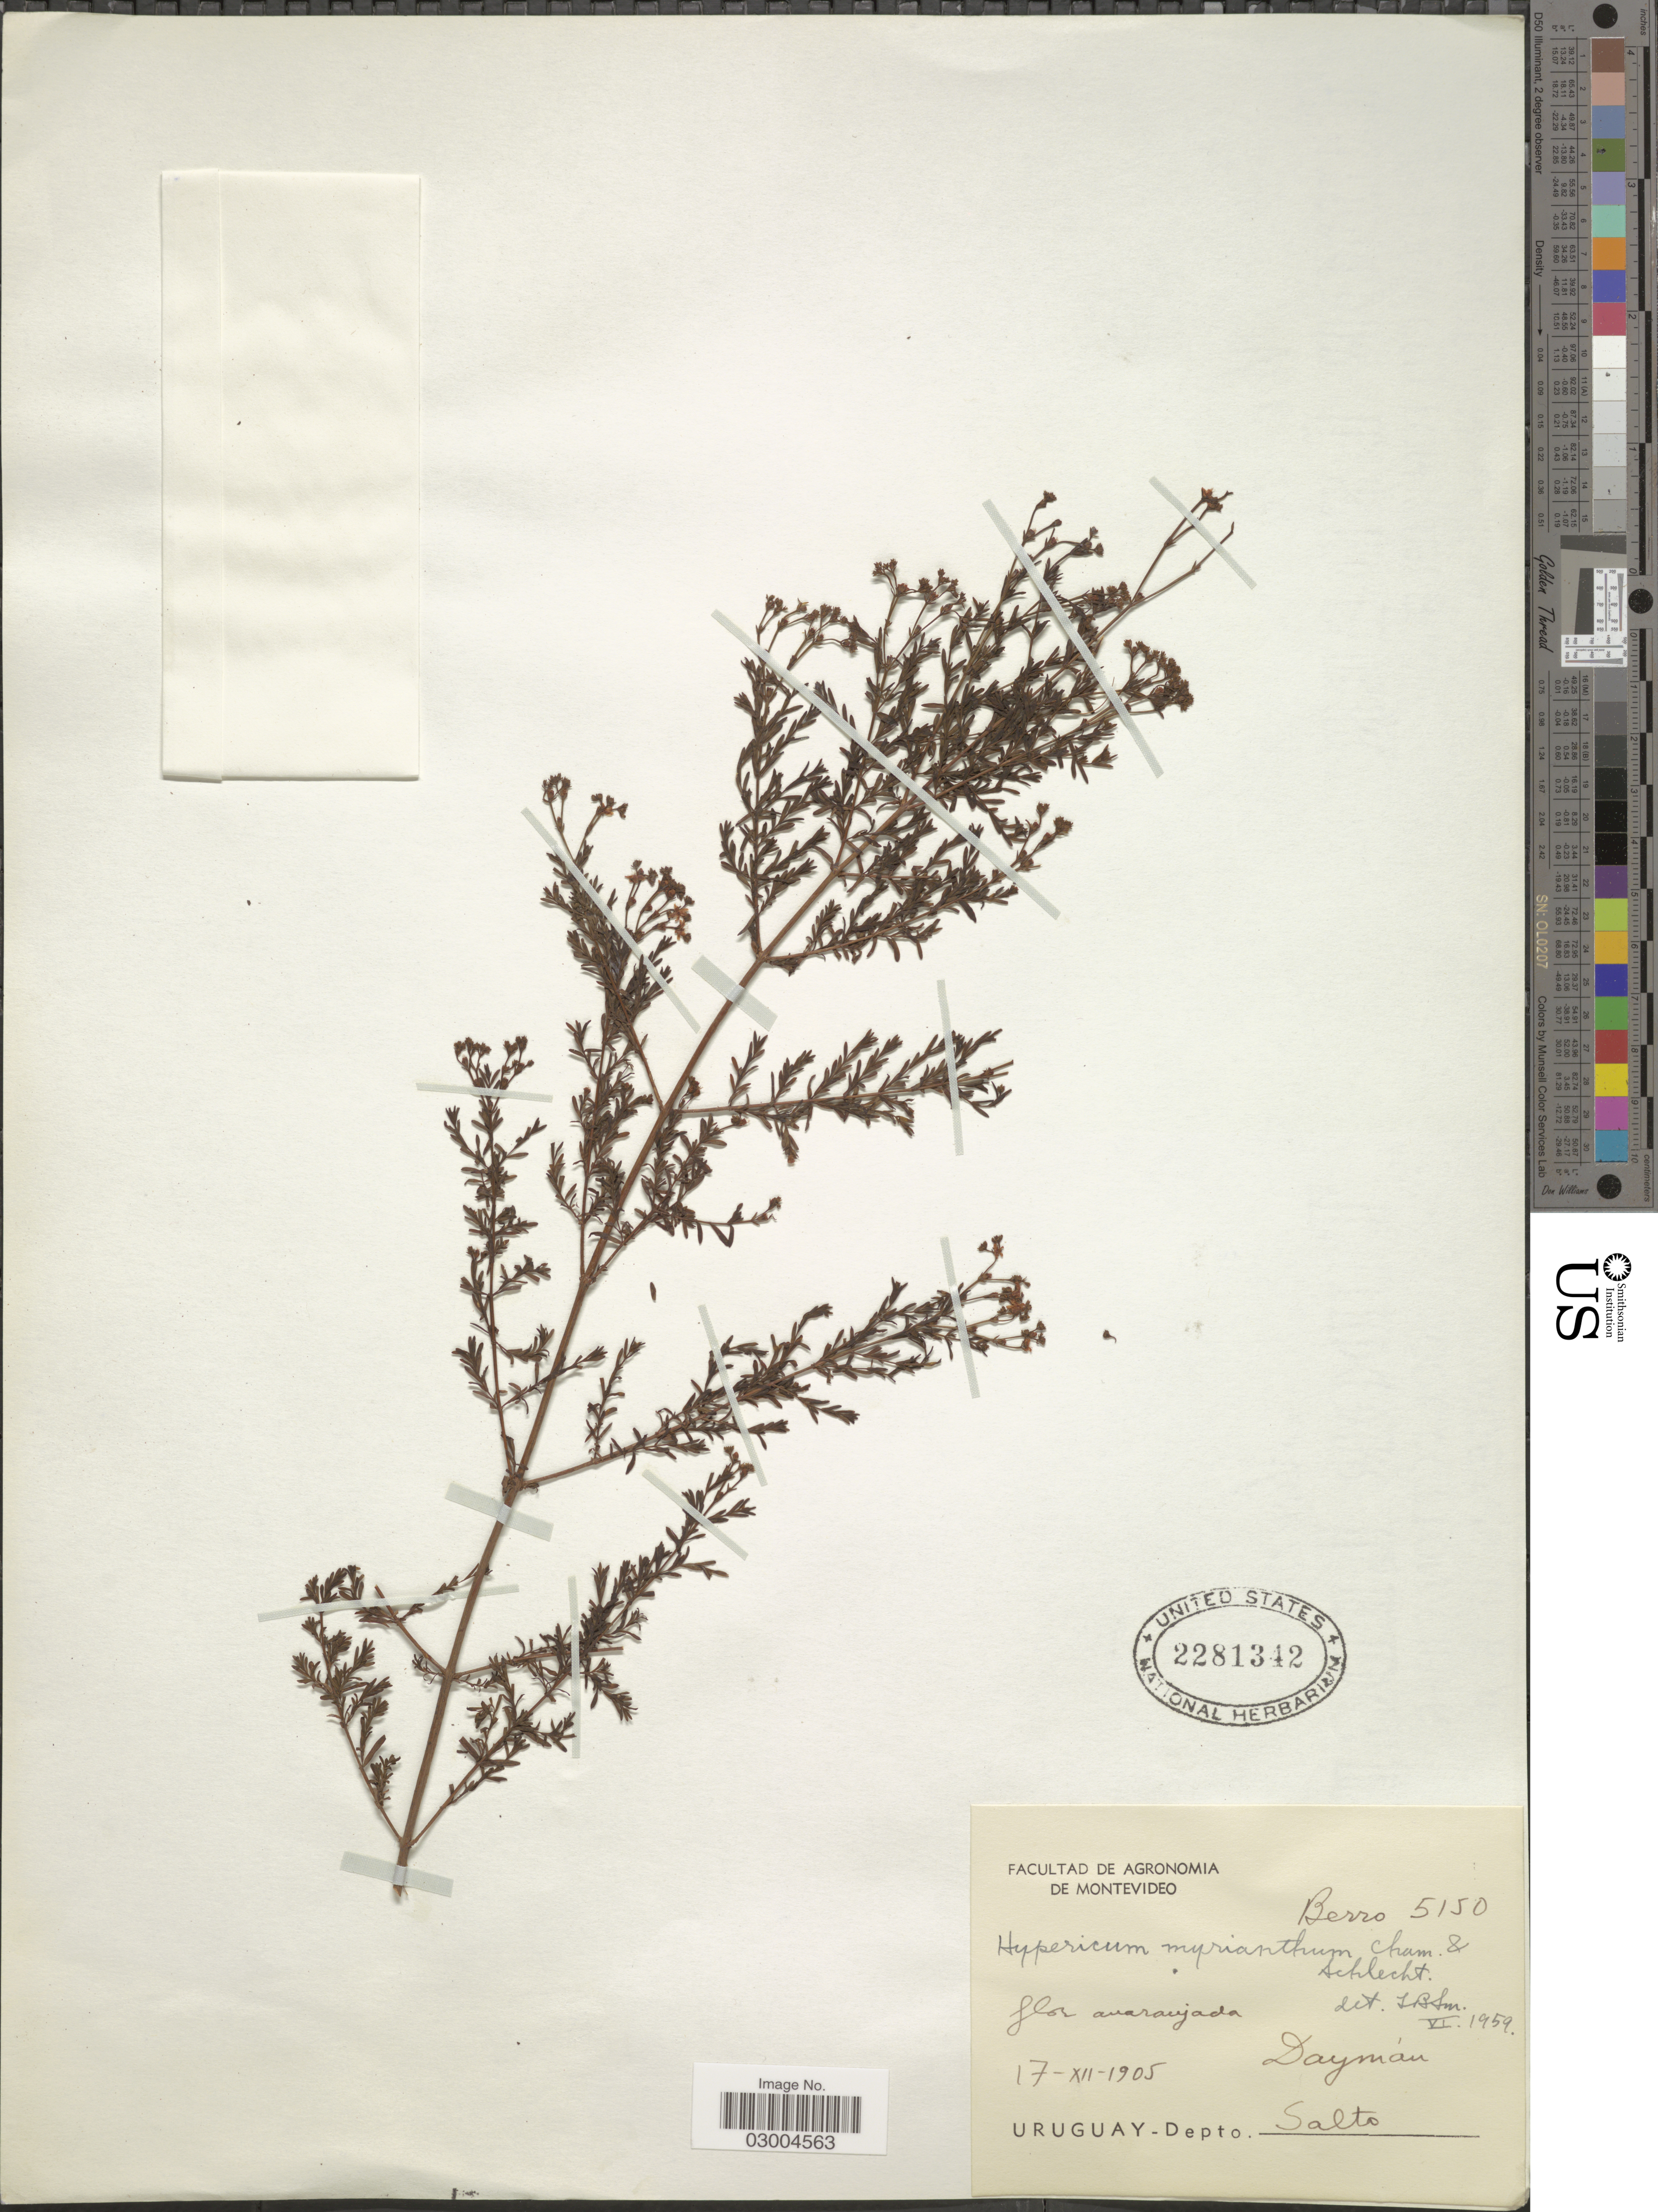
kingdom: Plantae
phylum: Tracheophyta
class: Magnoliopsida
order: Malpighiales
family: Hypericaceae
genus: Hypericum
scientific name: Hypericum myrianthum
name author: Cham. & Schltdl.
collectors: Berro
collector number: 5150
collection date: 1905-12-17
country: Uruguay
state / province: Salto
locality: Daymán. Depto. Salto.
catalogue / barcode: US 2281342